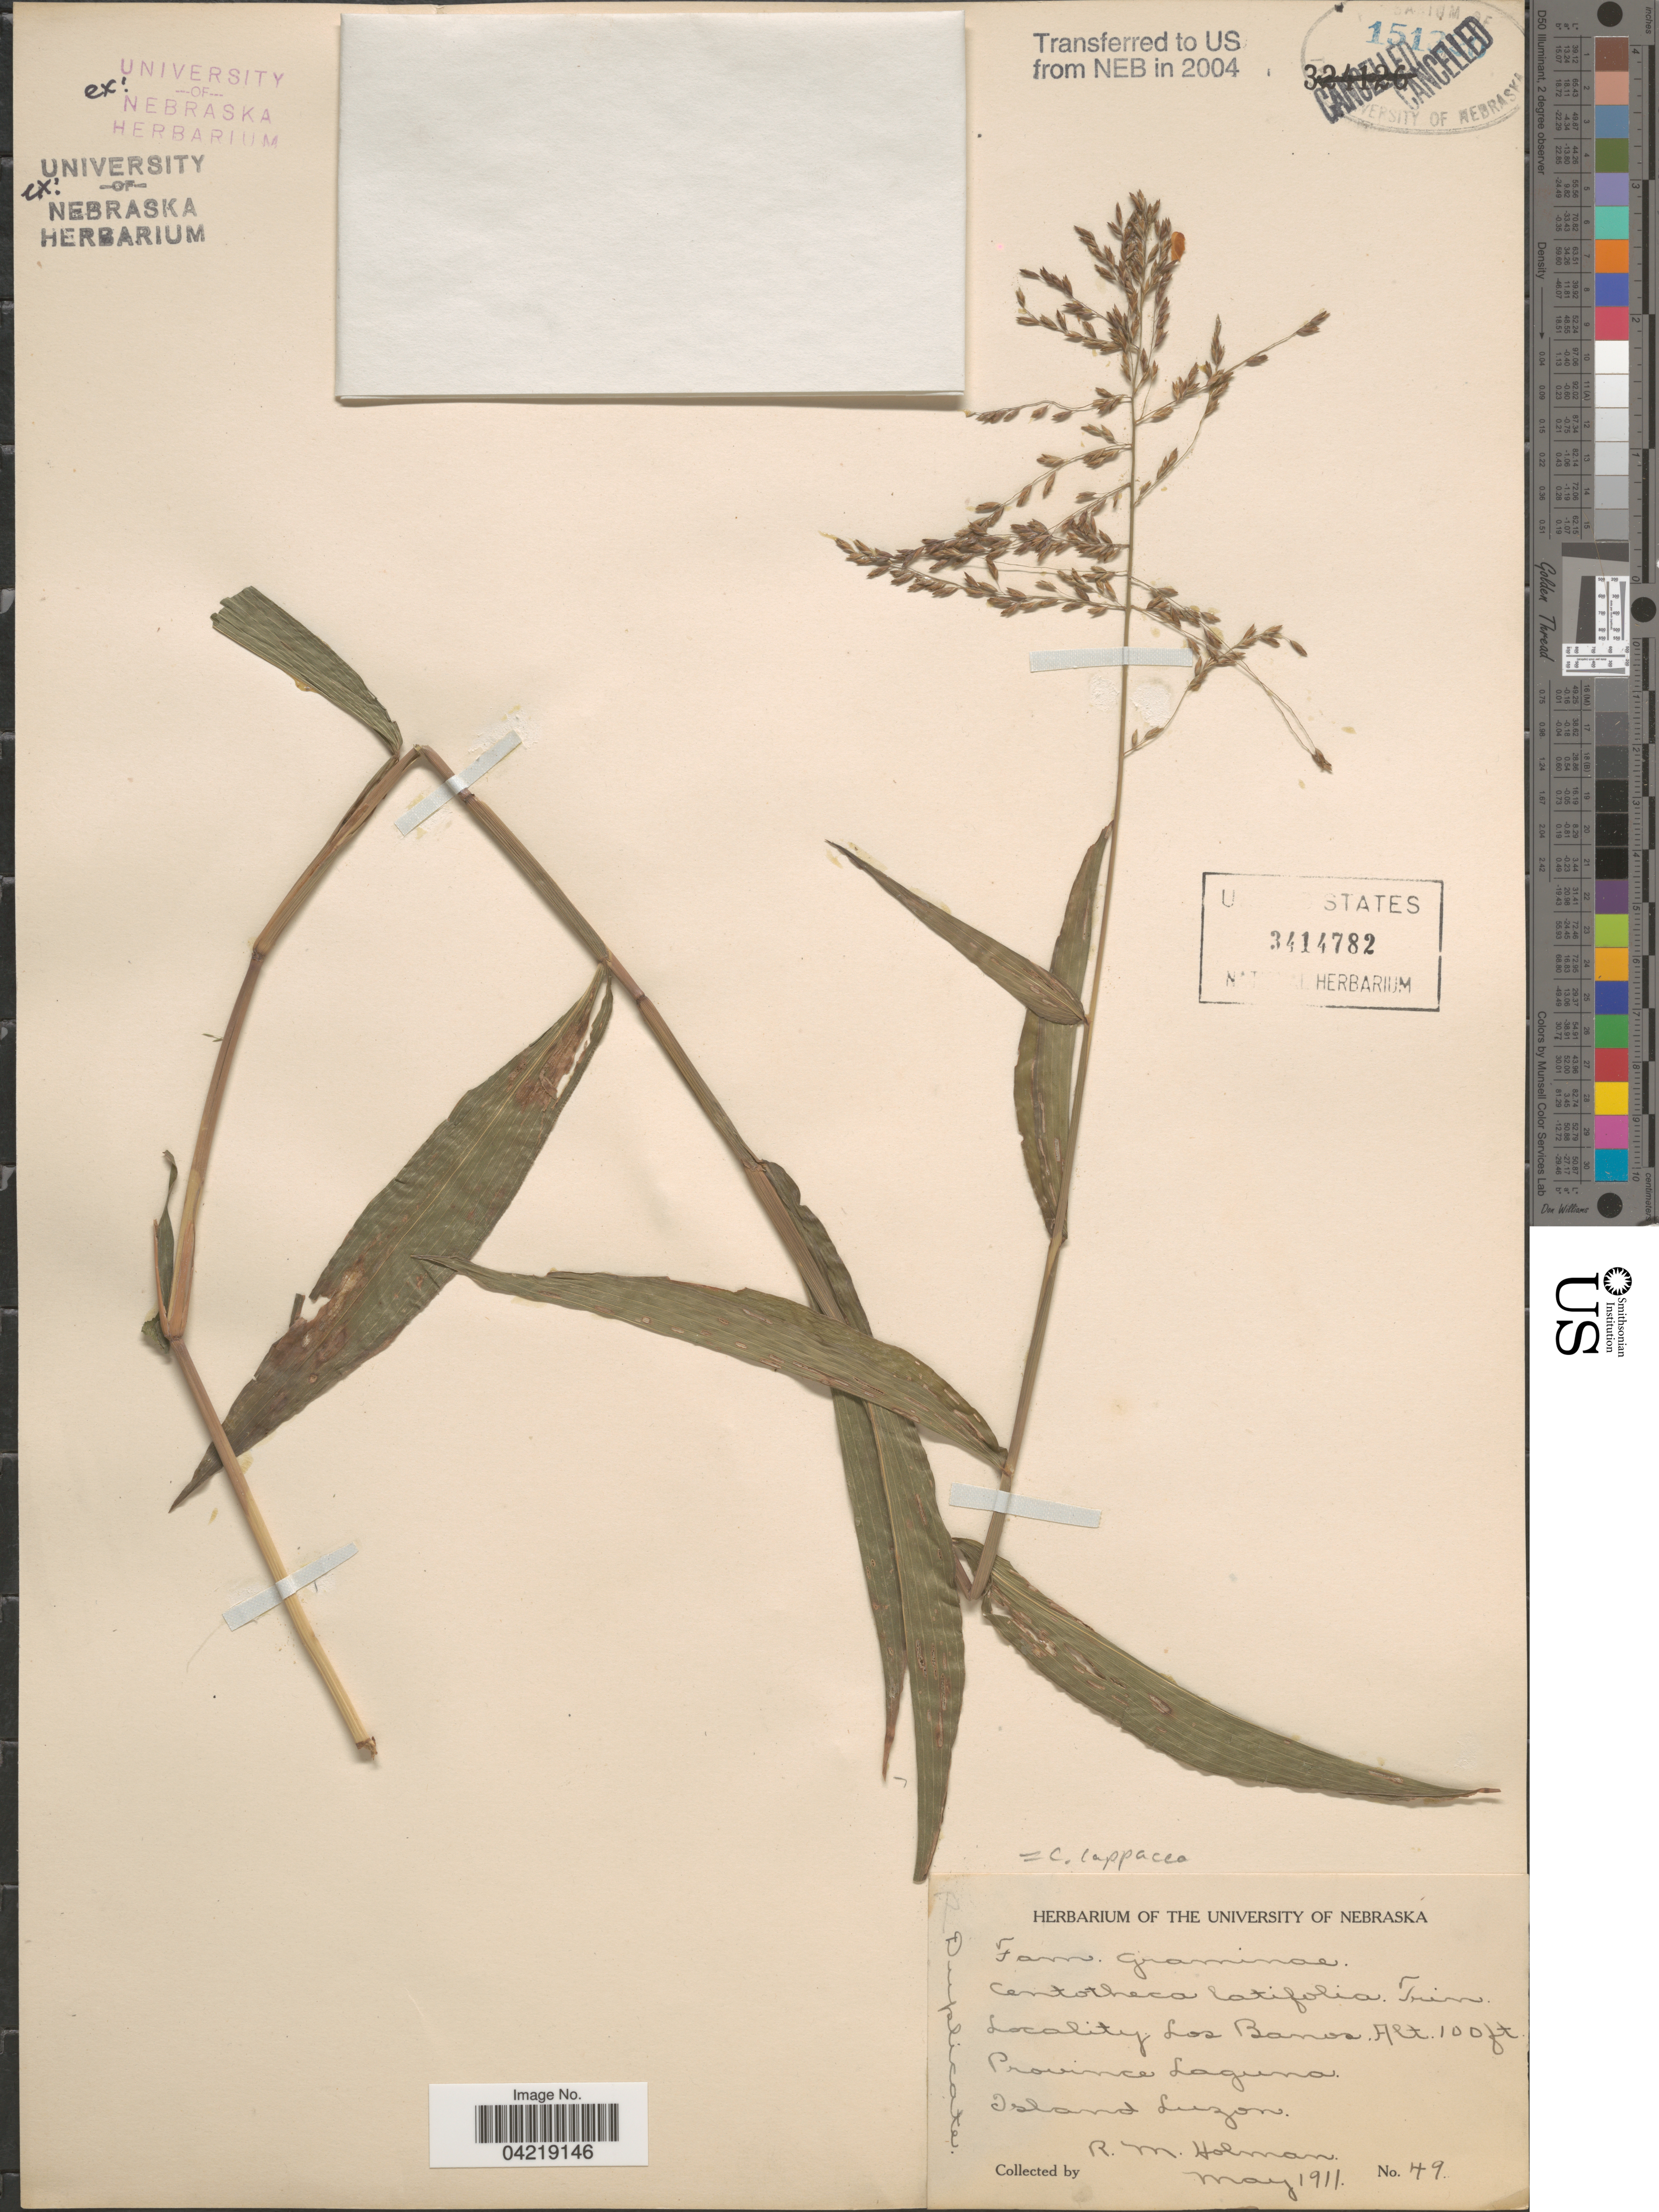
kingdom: Plantae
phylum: Tracheophyta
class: Liliopsida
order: Poales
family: Poaceae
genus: Centotheca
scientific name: Centotheca lappacea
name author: (L.) Desv.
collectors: R. Holman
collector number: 49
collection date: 1911-05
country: Philippines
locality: Los Banos. Province Laguna. Island Luzon.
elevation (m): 30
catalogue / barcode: US 3414782